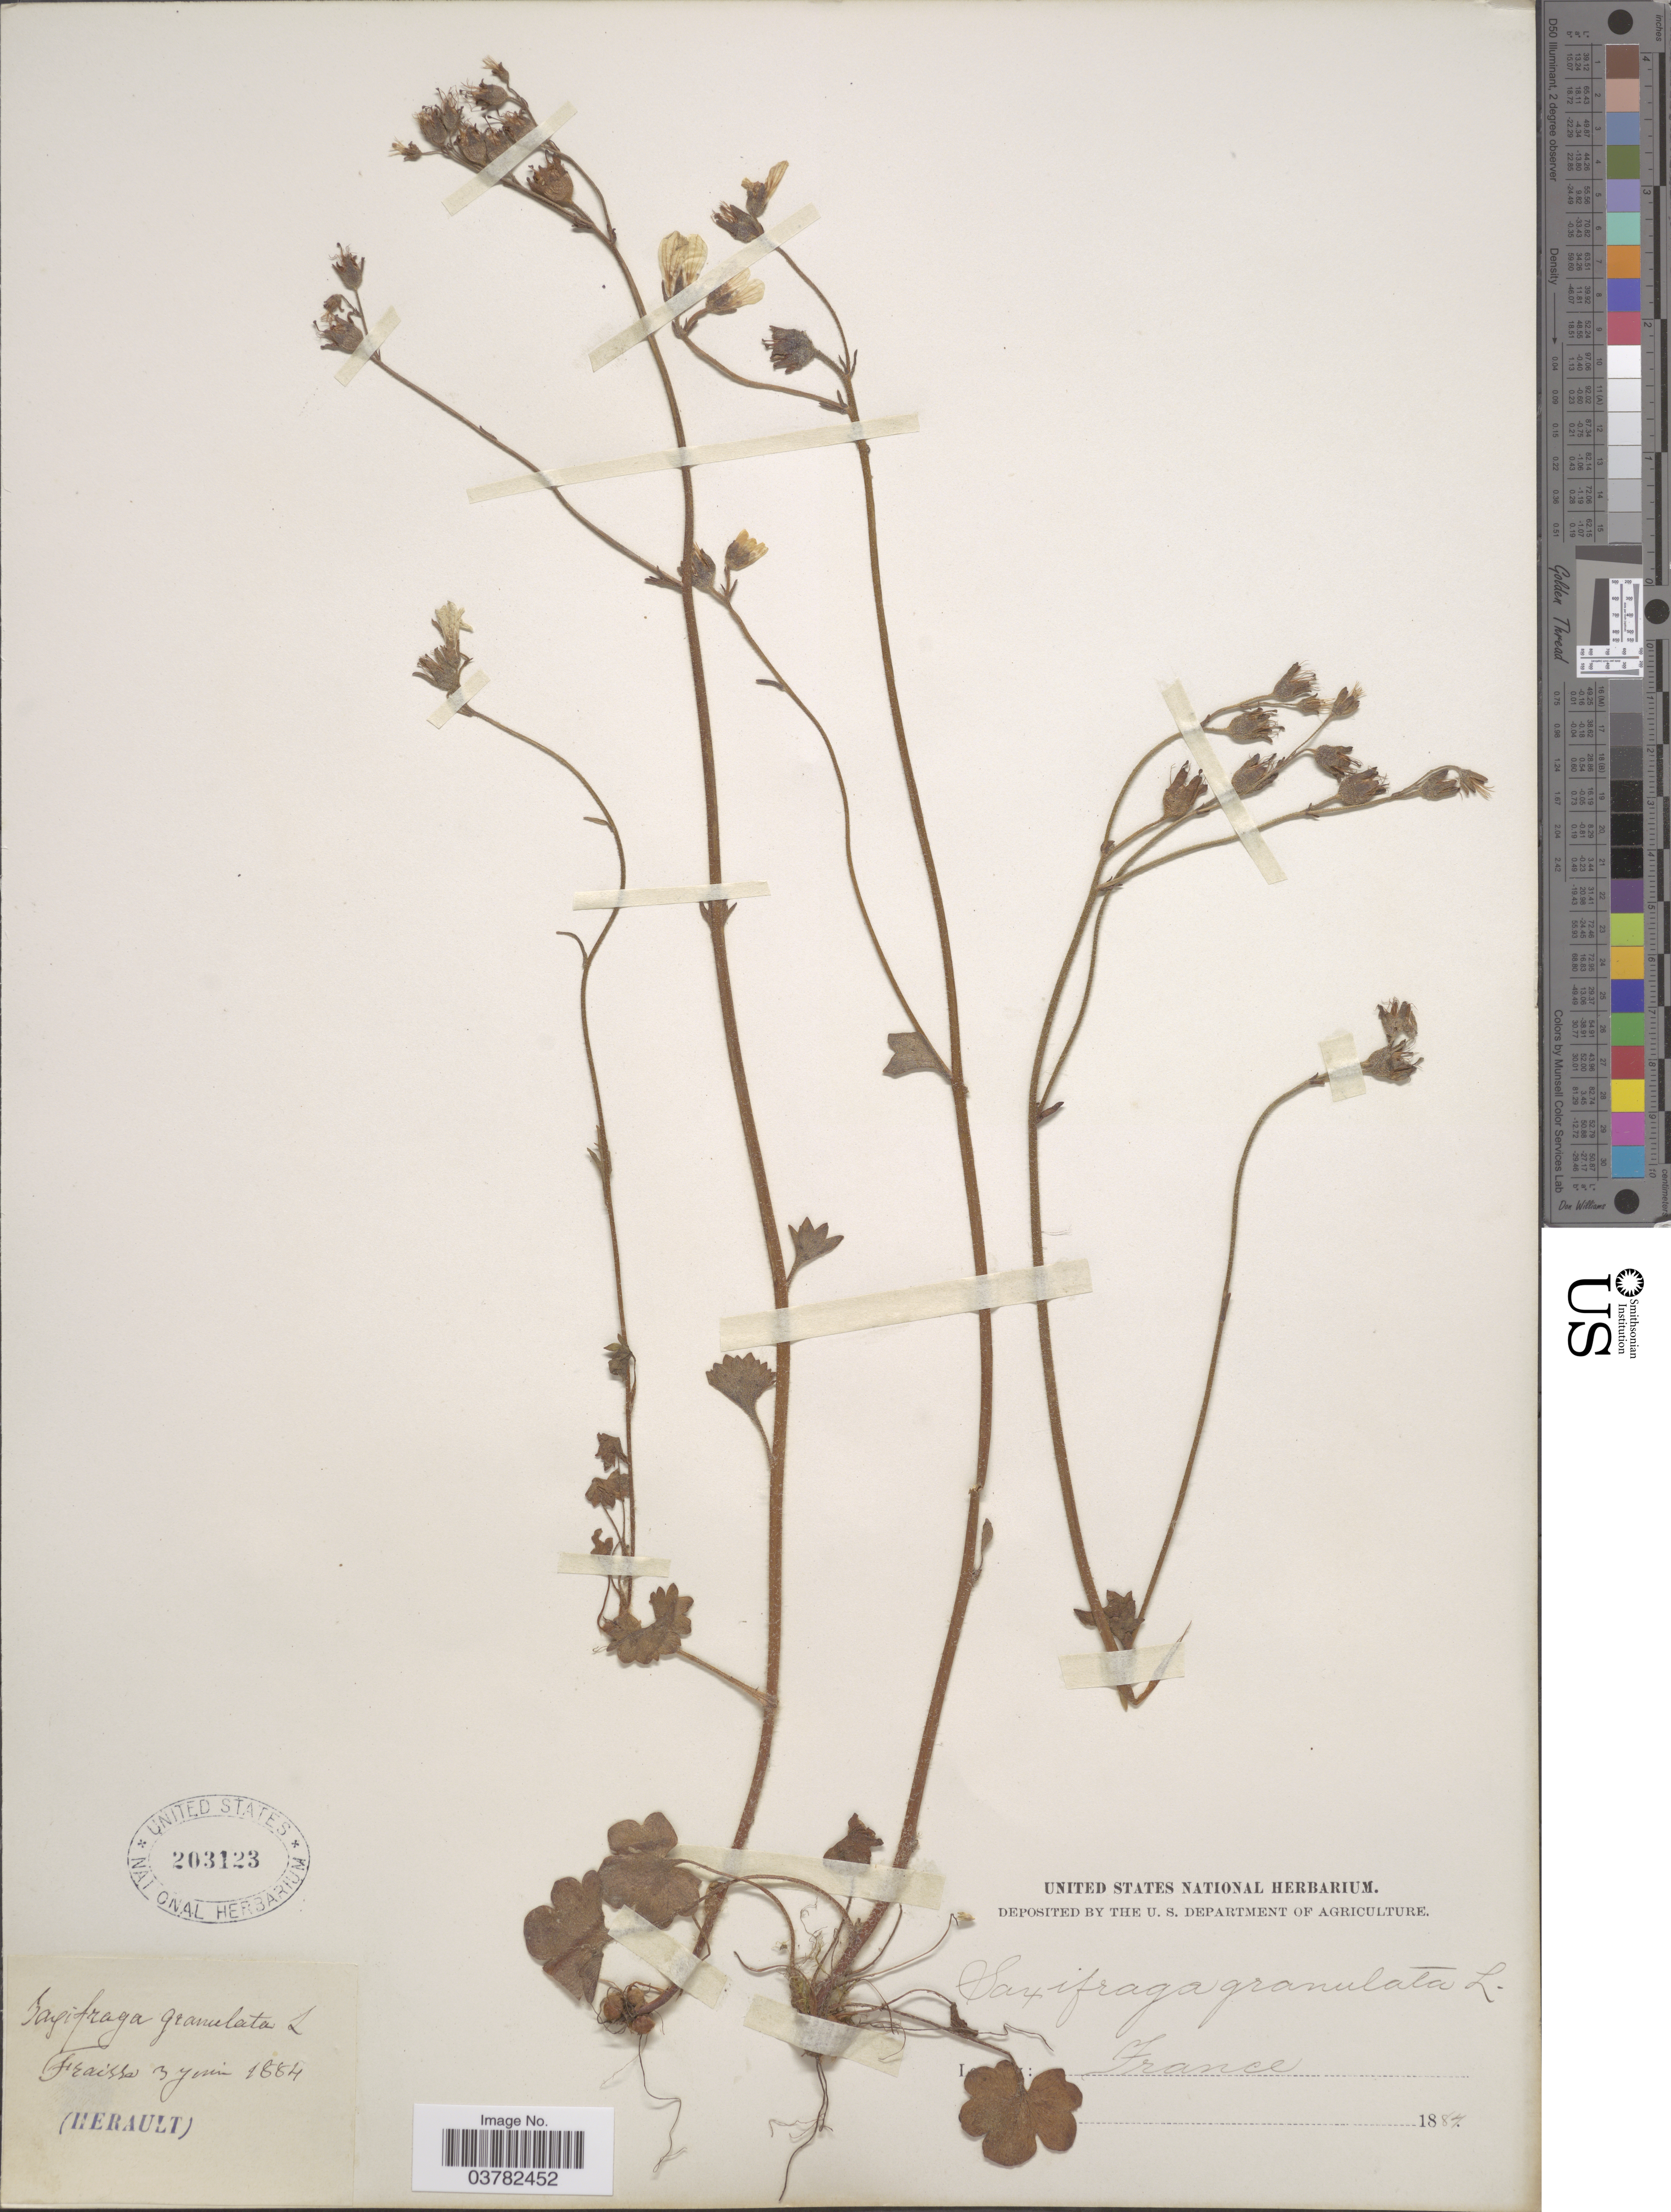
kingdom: Plantae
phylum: Tracheophyta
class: Magnoliopsida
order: Saxifragales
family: Saxifragaceae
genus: Saxifraga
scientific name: Saxifraga granulata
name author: L.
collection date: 1884-06-03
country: France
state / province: Occitanie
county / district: Hérault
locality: Fraisse (Herault).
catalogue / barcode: US 203123